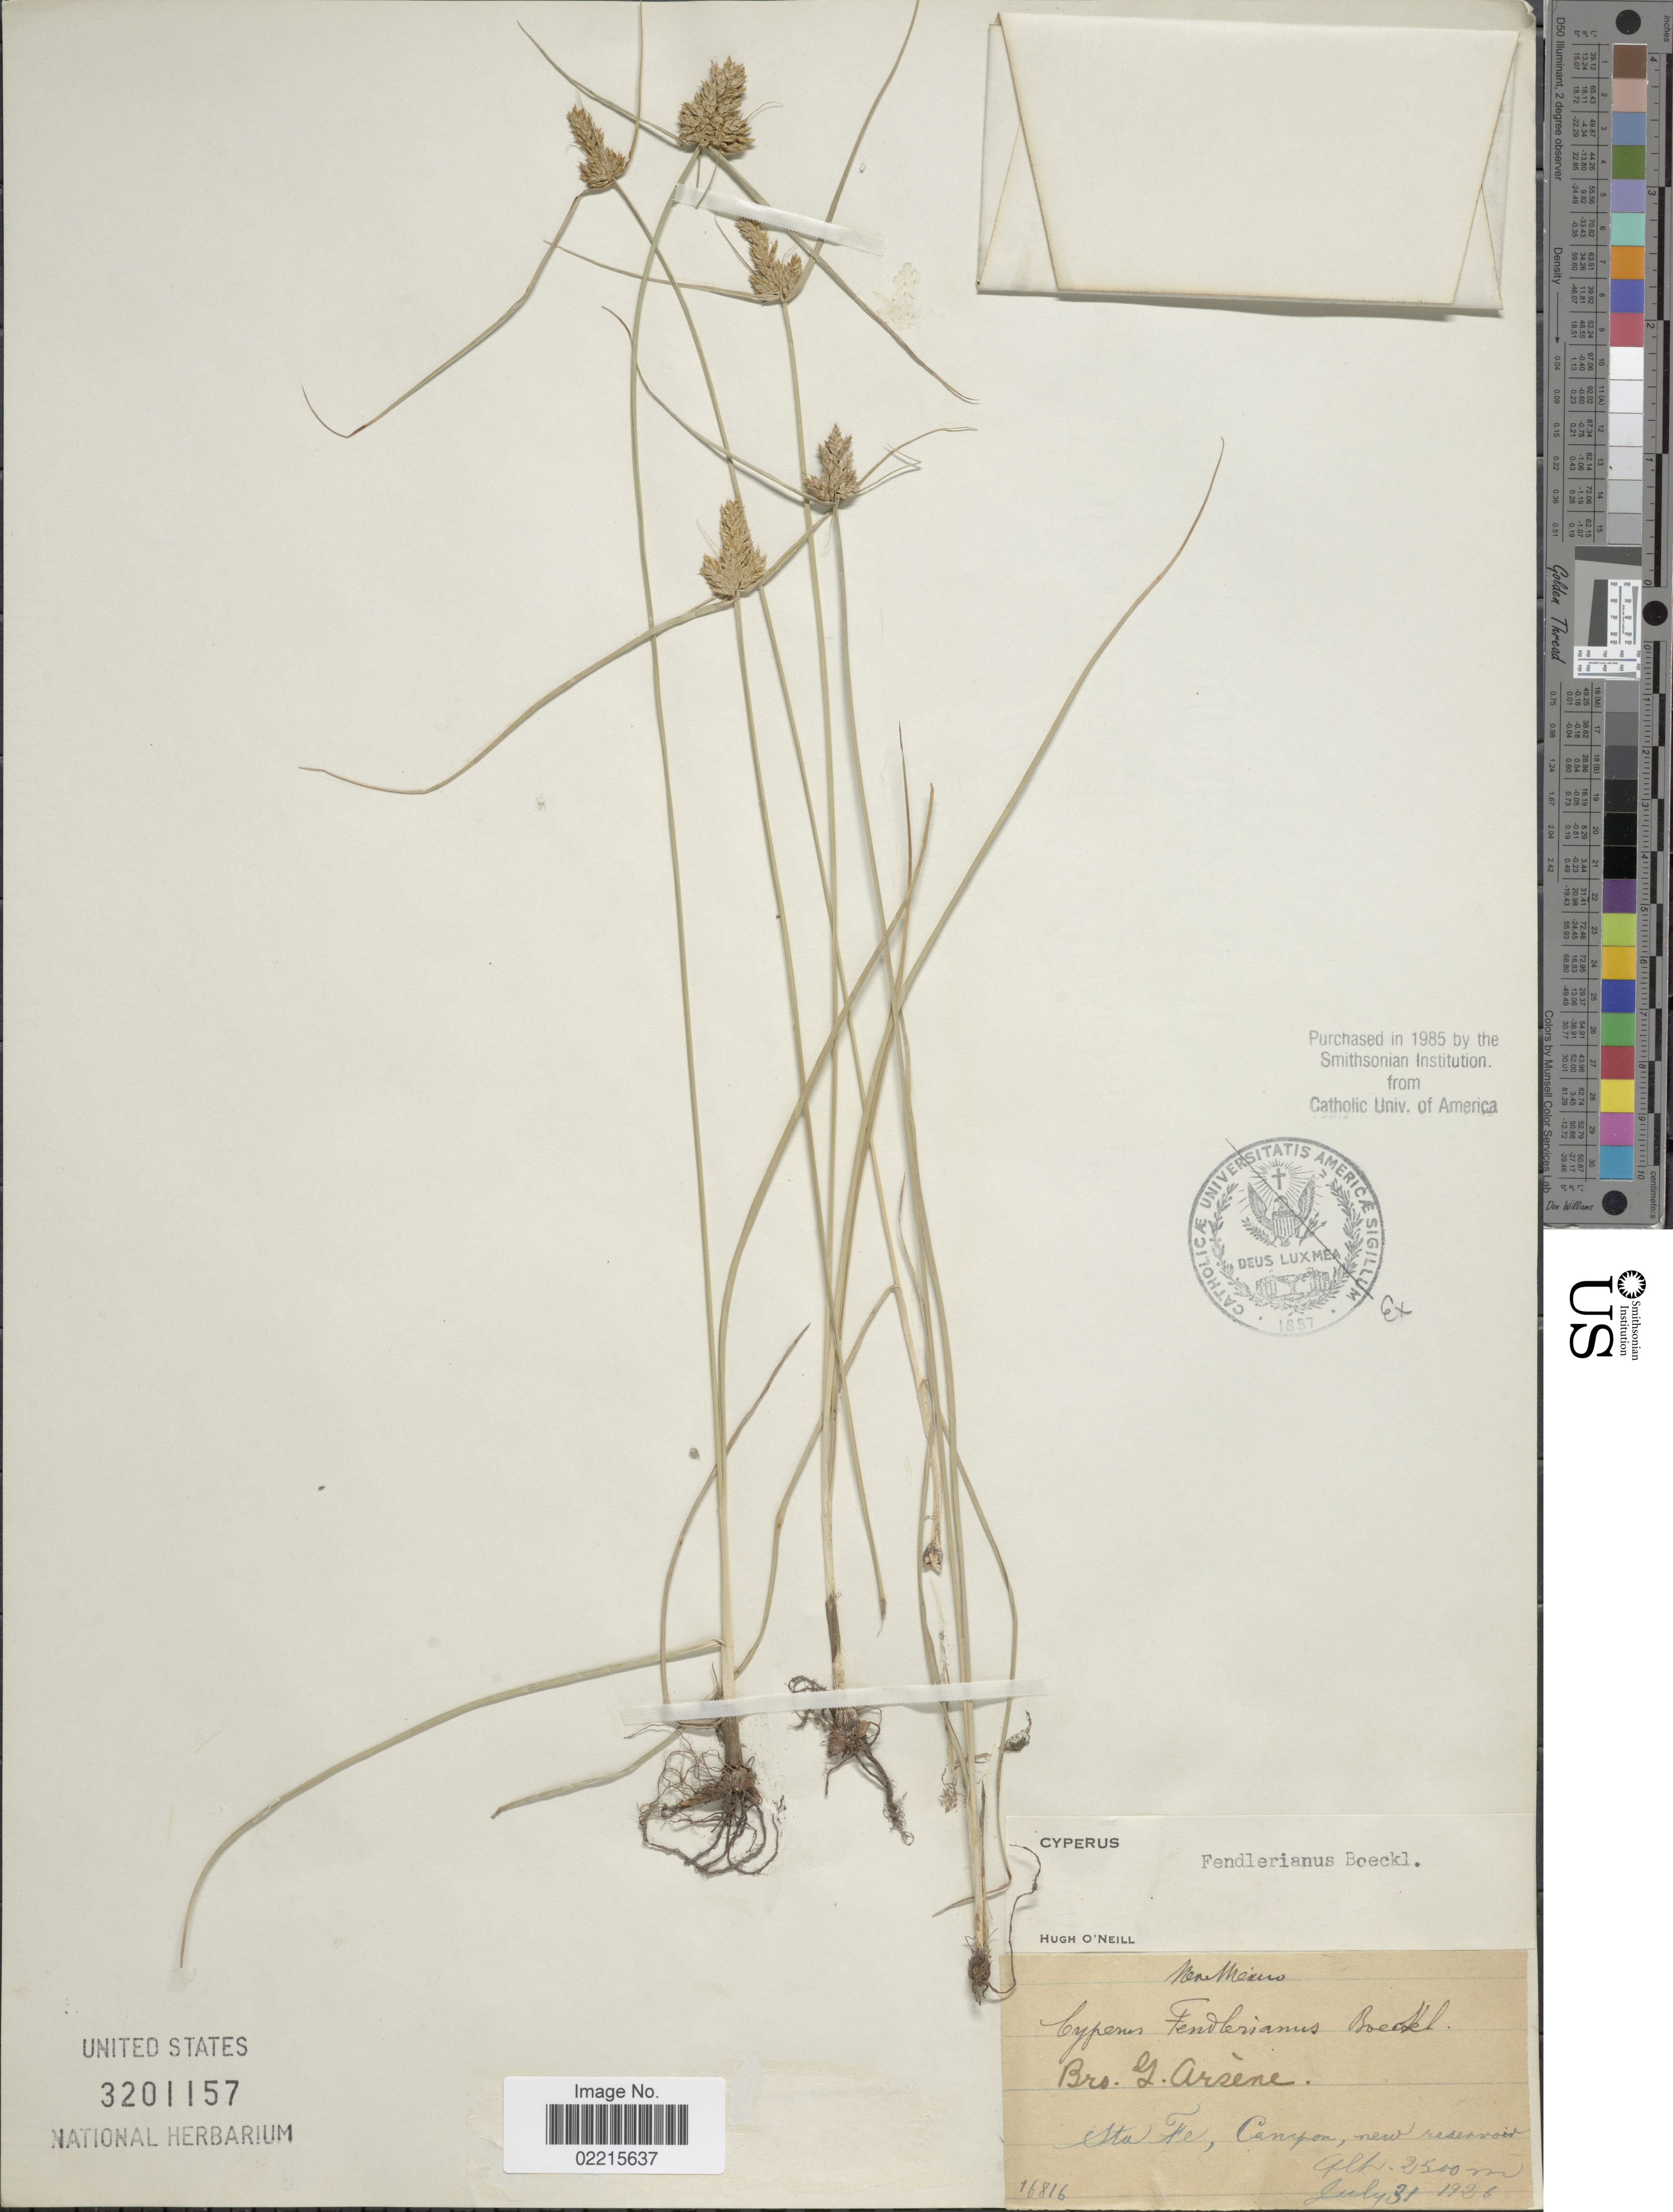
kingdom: Plantae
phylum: Tracheophyta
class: Liliopsida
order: Poales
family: Cyperaceae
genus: Cyperus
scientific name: Cyperus fendlerianus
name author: Boeckeler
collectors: Bro. G. Arsène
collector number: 16816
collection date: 1926-07-21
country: United States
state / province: New Mexico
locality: Sta. Fe, Canyon, new reservoir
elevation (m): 2500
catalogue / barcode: US 3201157